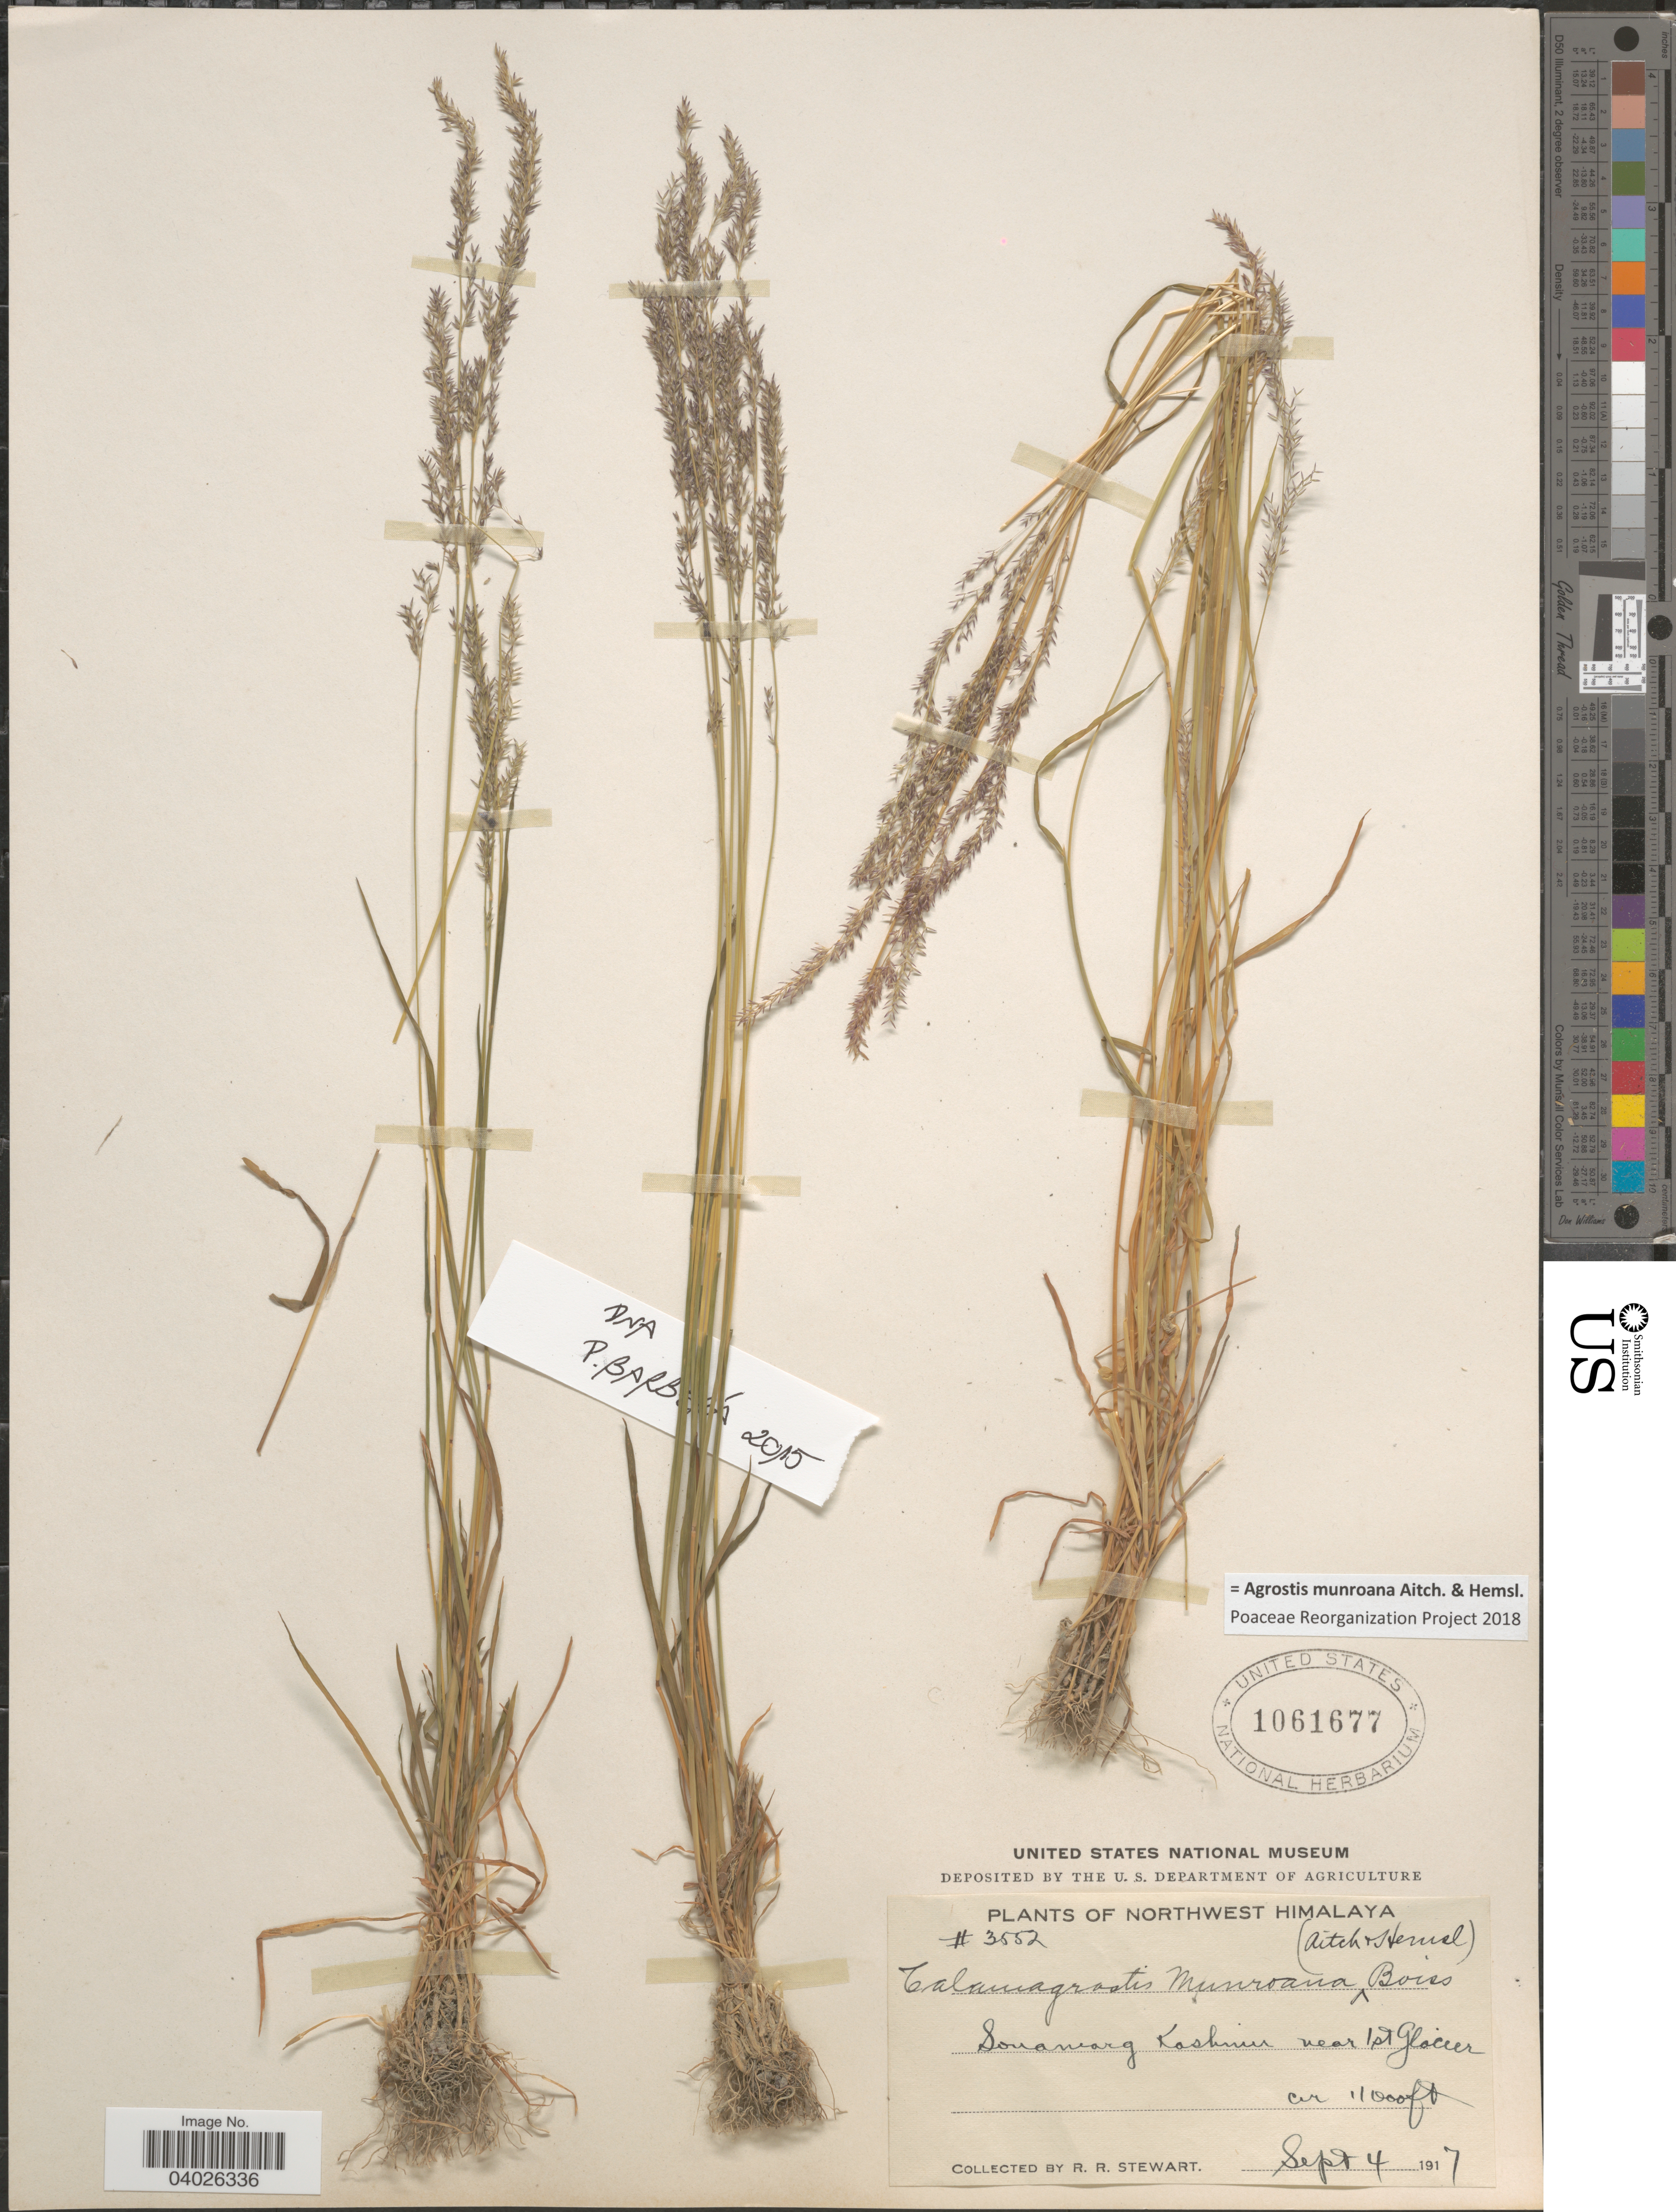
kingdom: Plantae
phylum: Tracheophyta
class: Liliopsida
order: Poales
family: Poaceae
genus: Agrostis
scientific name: Agrostis munroana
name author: Aitch. & Hemsl.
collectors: R. Stewart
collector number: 3552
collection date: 1917-09-04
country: India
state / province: Jammu and Kashmir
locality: Northwest Himalaya. Sonamarg Kashmir near 1st Glacier.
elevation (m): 3353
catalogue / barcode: US 1061677